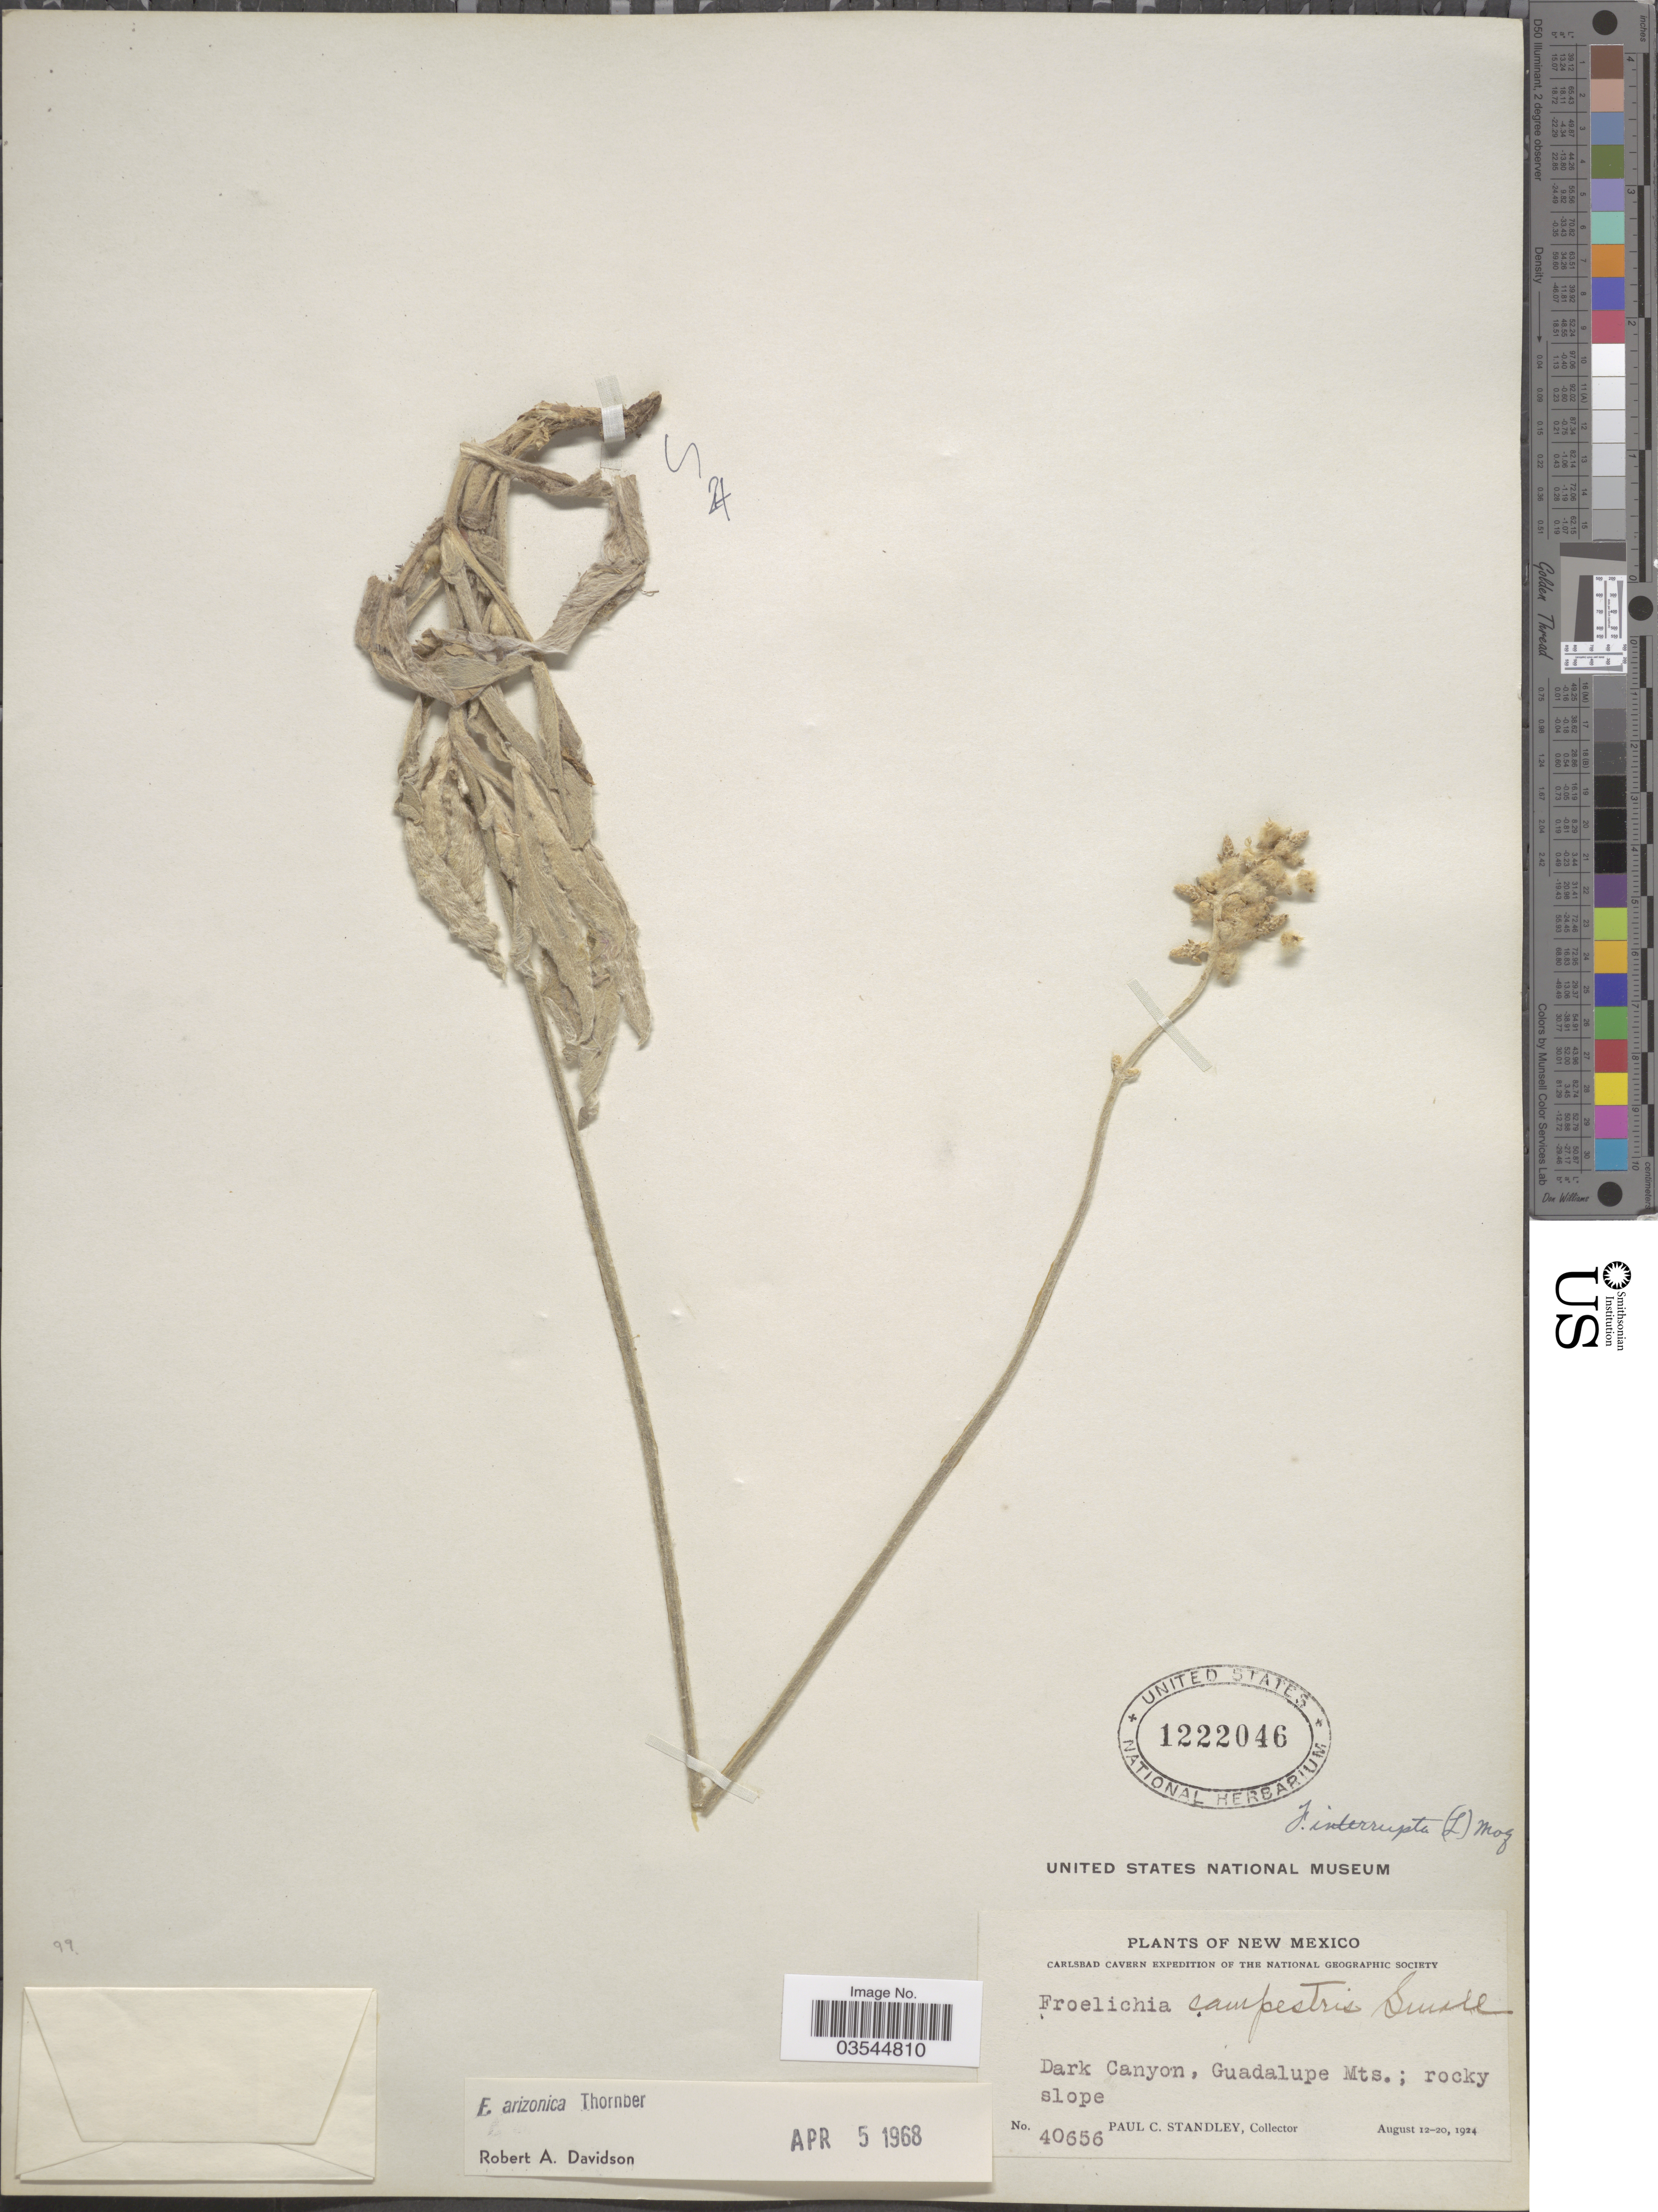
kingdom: Plantae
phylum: Tracheophyta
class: Magnoliopsida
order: Caryophyllales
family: Amaranthaceae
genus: Froelichia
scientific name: Froelichia arizonica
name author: Thornber ex Standl.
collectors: P. C. Standley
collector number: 40656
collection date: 1924-08-12/1924-08-20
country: United States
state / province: New Mexico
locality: Dark Canyon, Guadalupe Mts.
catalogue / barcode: US 1222046